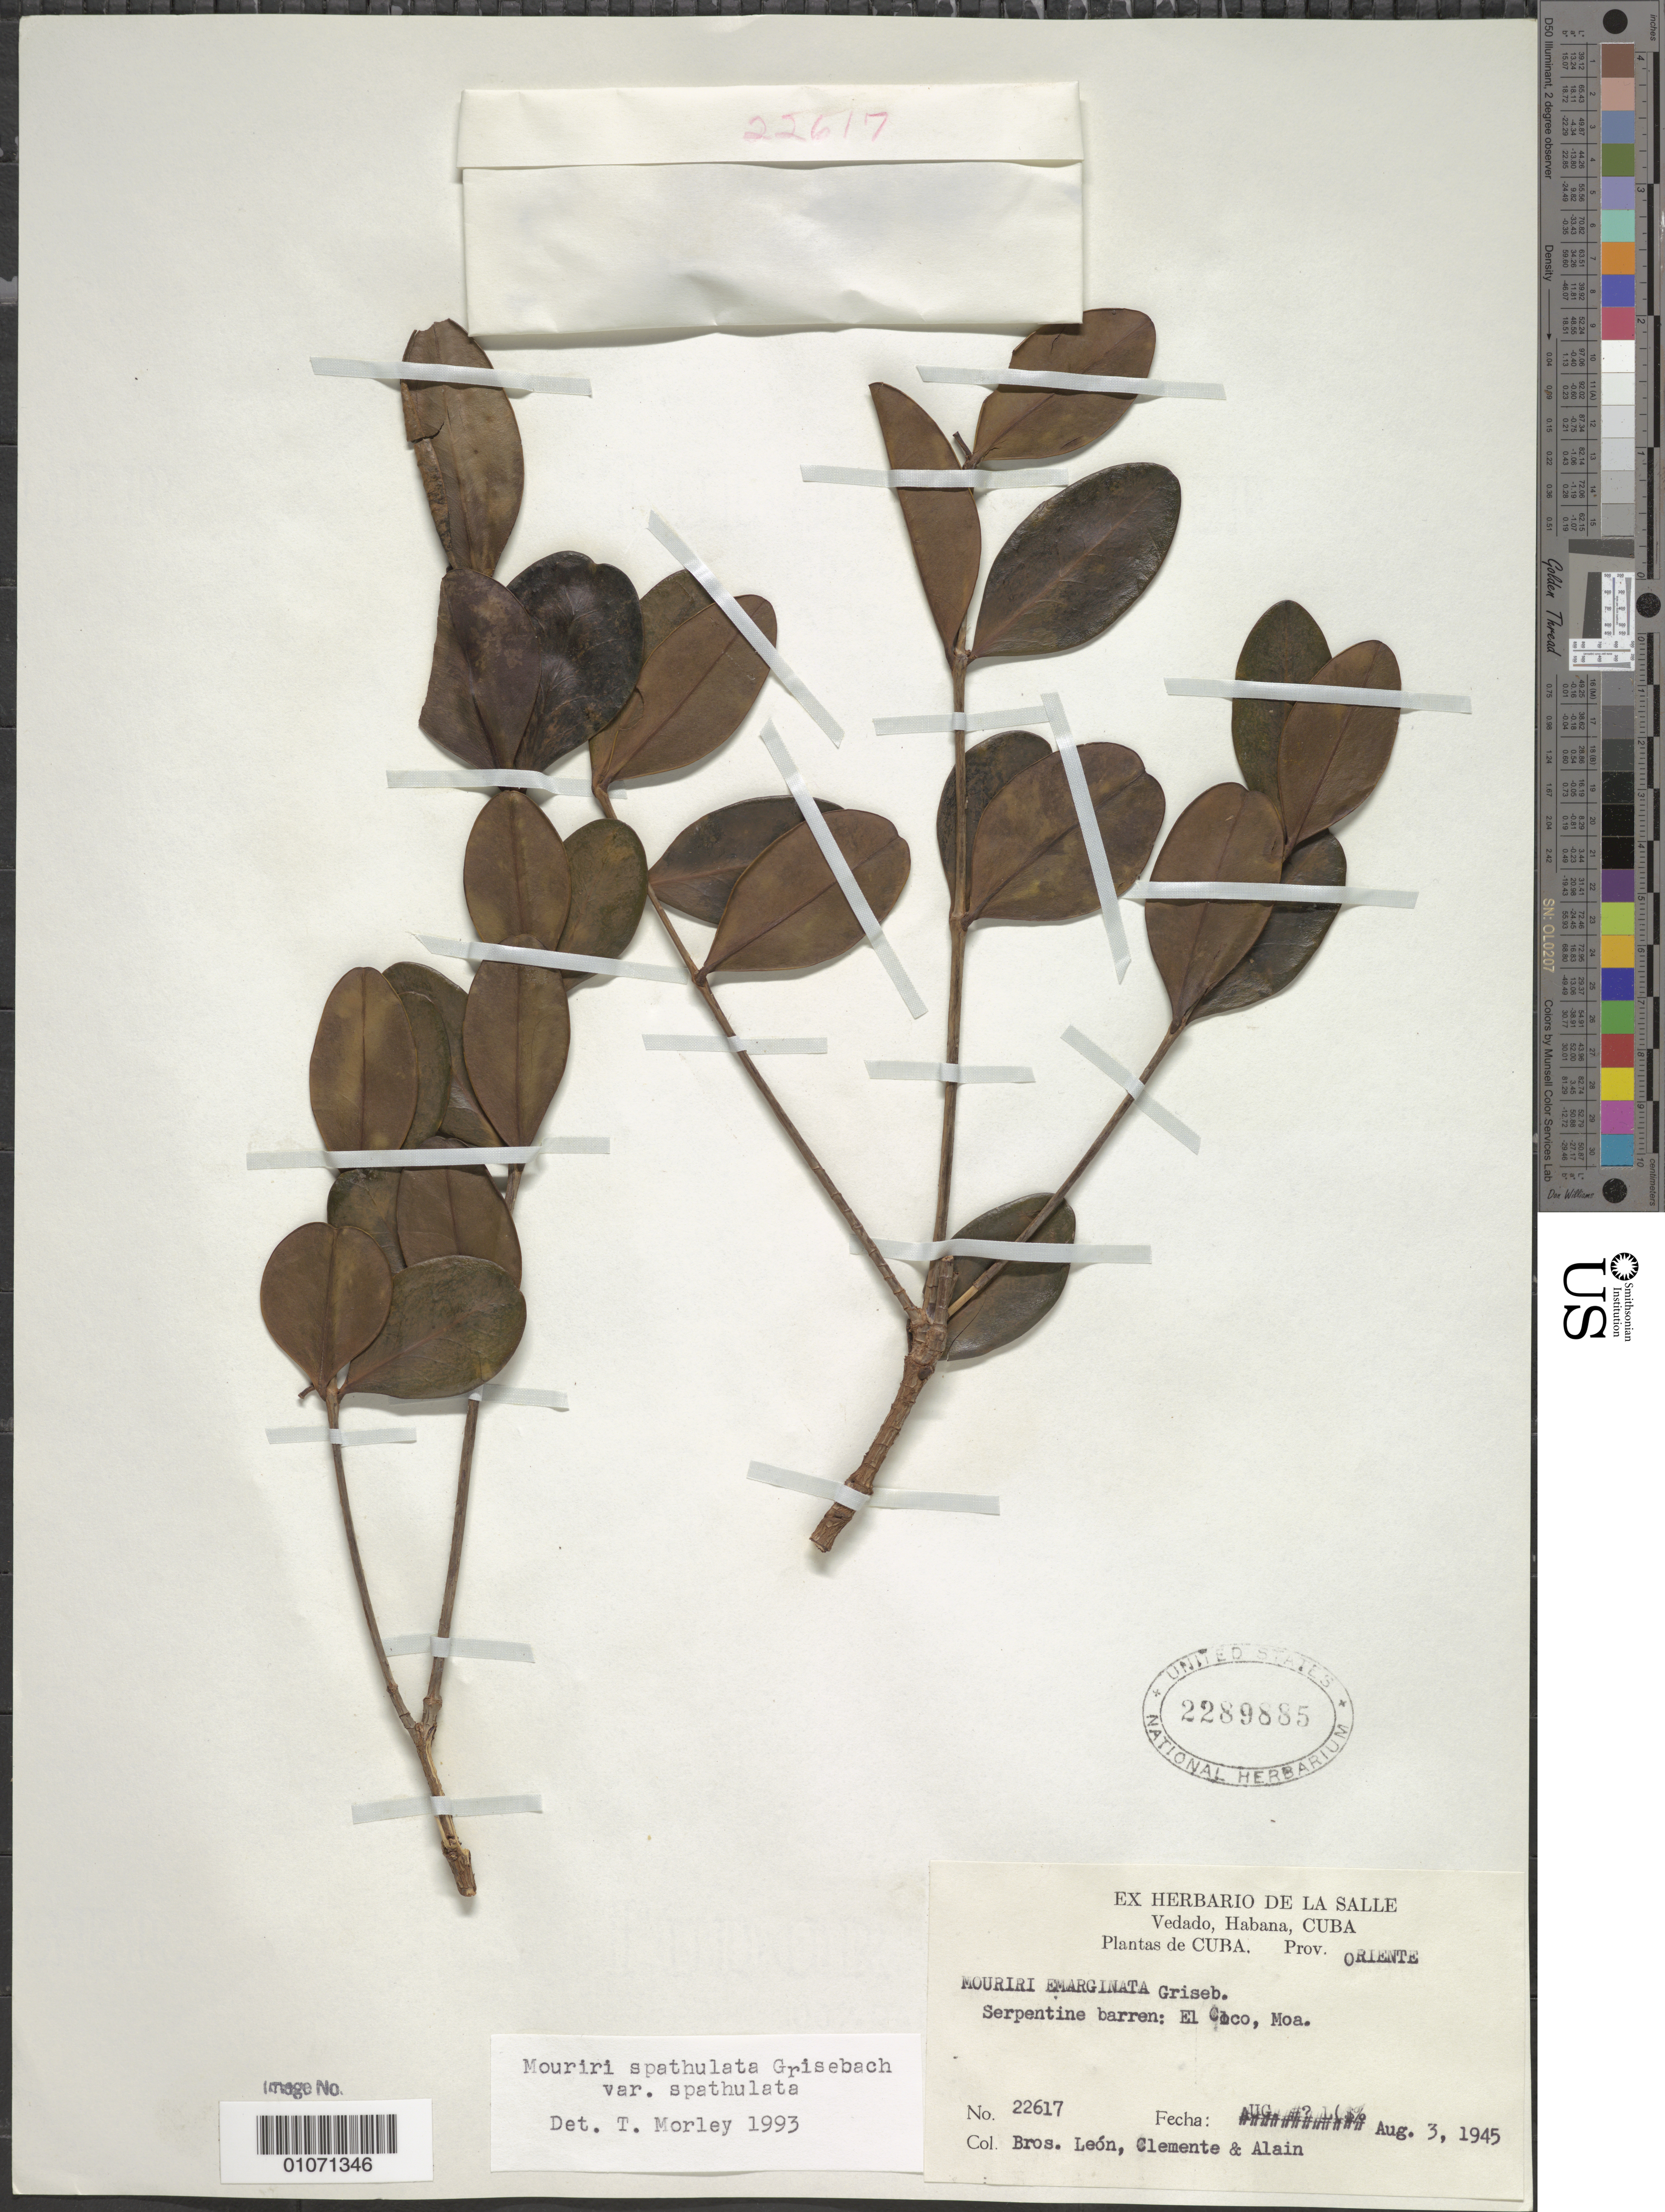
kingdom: Plantae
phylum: Tracheophyta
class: Magnoliopsida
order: Myrtales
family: Melastomataceae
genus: Mouriri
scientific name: Mouriri spathulata var. spathulata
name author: Griseb.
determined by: Morley, T.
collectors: Bro. León, Bro. Clemente & A. H. Liogier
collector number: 22617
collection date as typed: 03 Aug 1945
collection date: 1945-08-03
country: Cuba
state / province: Holguín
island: Cuba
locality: Moa, El Caco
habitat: Serpentine barrens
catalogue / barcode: US 2289885